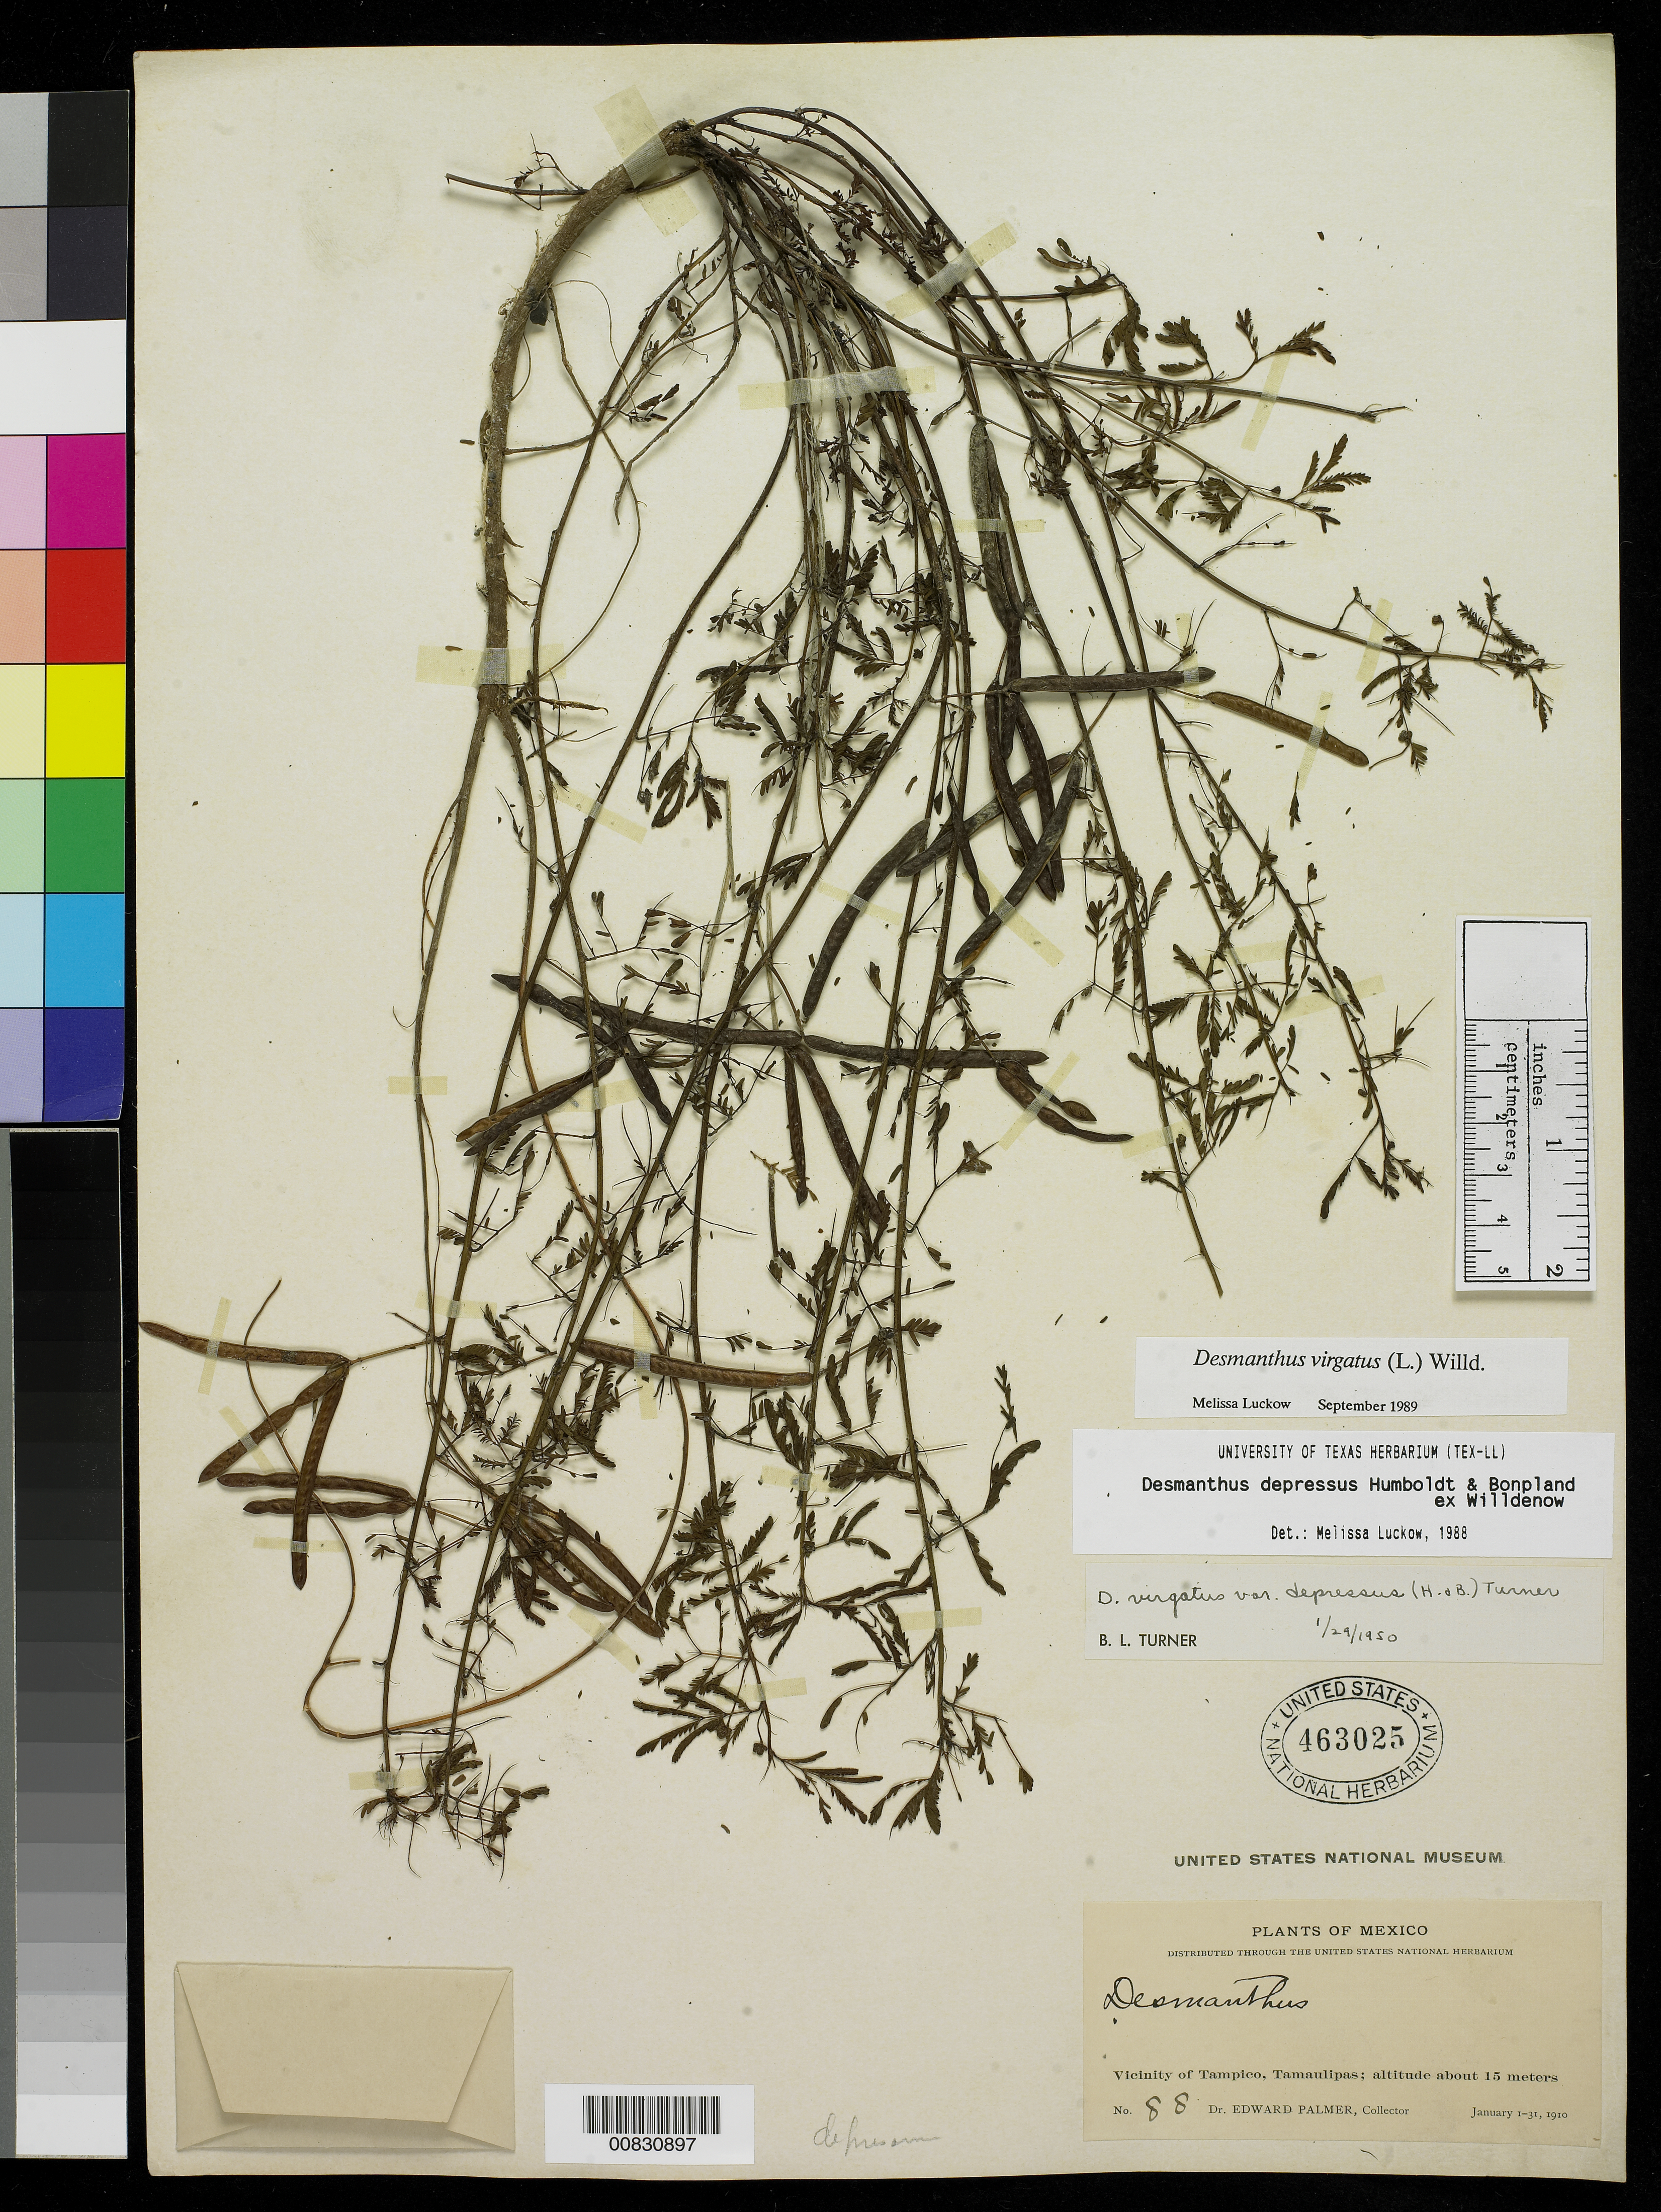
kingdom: Plantae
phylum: Tracheophyta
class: Magnoliopsida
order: Fabales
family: Fabaceae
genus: Desmanthus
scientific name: Desmanthus virgatus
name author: (L.) Willd.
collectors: E. Palmer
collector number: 88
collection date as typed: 01 Jan 1910 to 31 Jan 1910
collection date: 1910-01-01/1910-01-31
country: Mexico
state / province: Tamaulipas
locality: Vicinity of Tampico, Tamaulipas.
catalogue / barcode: US 463025